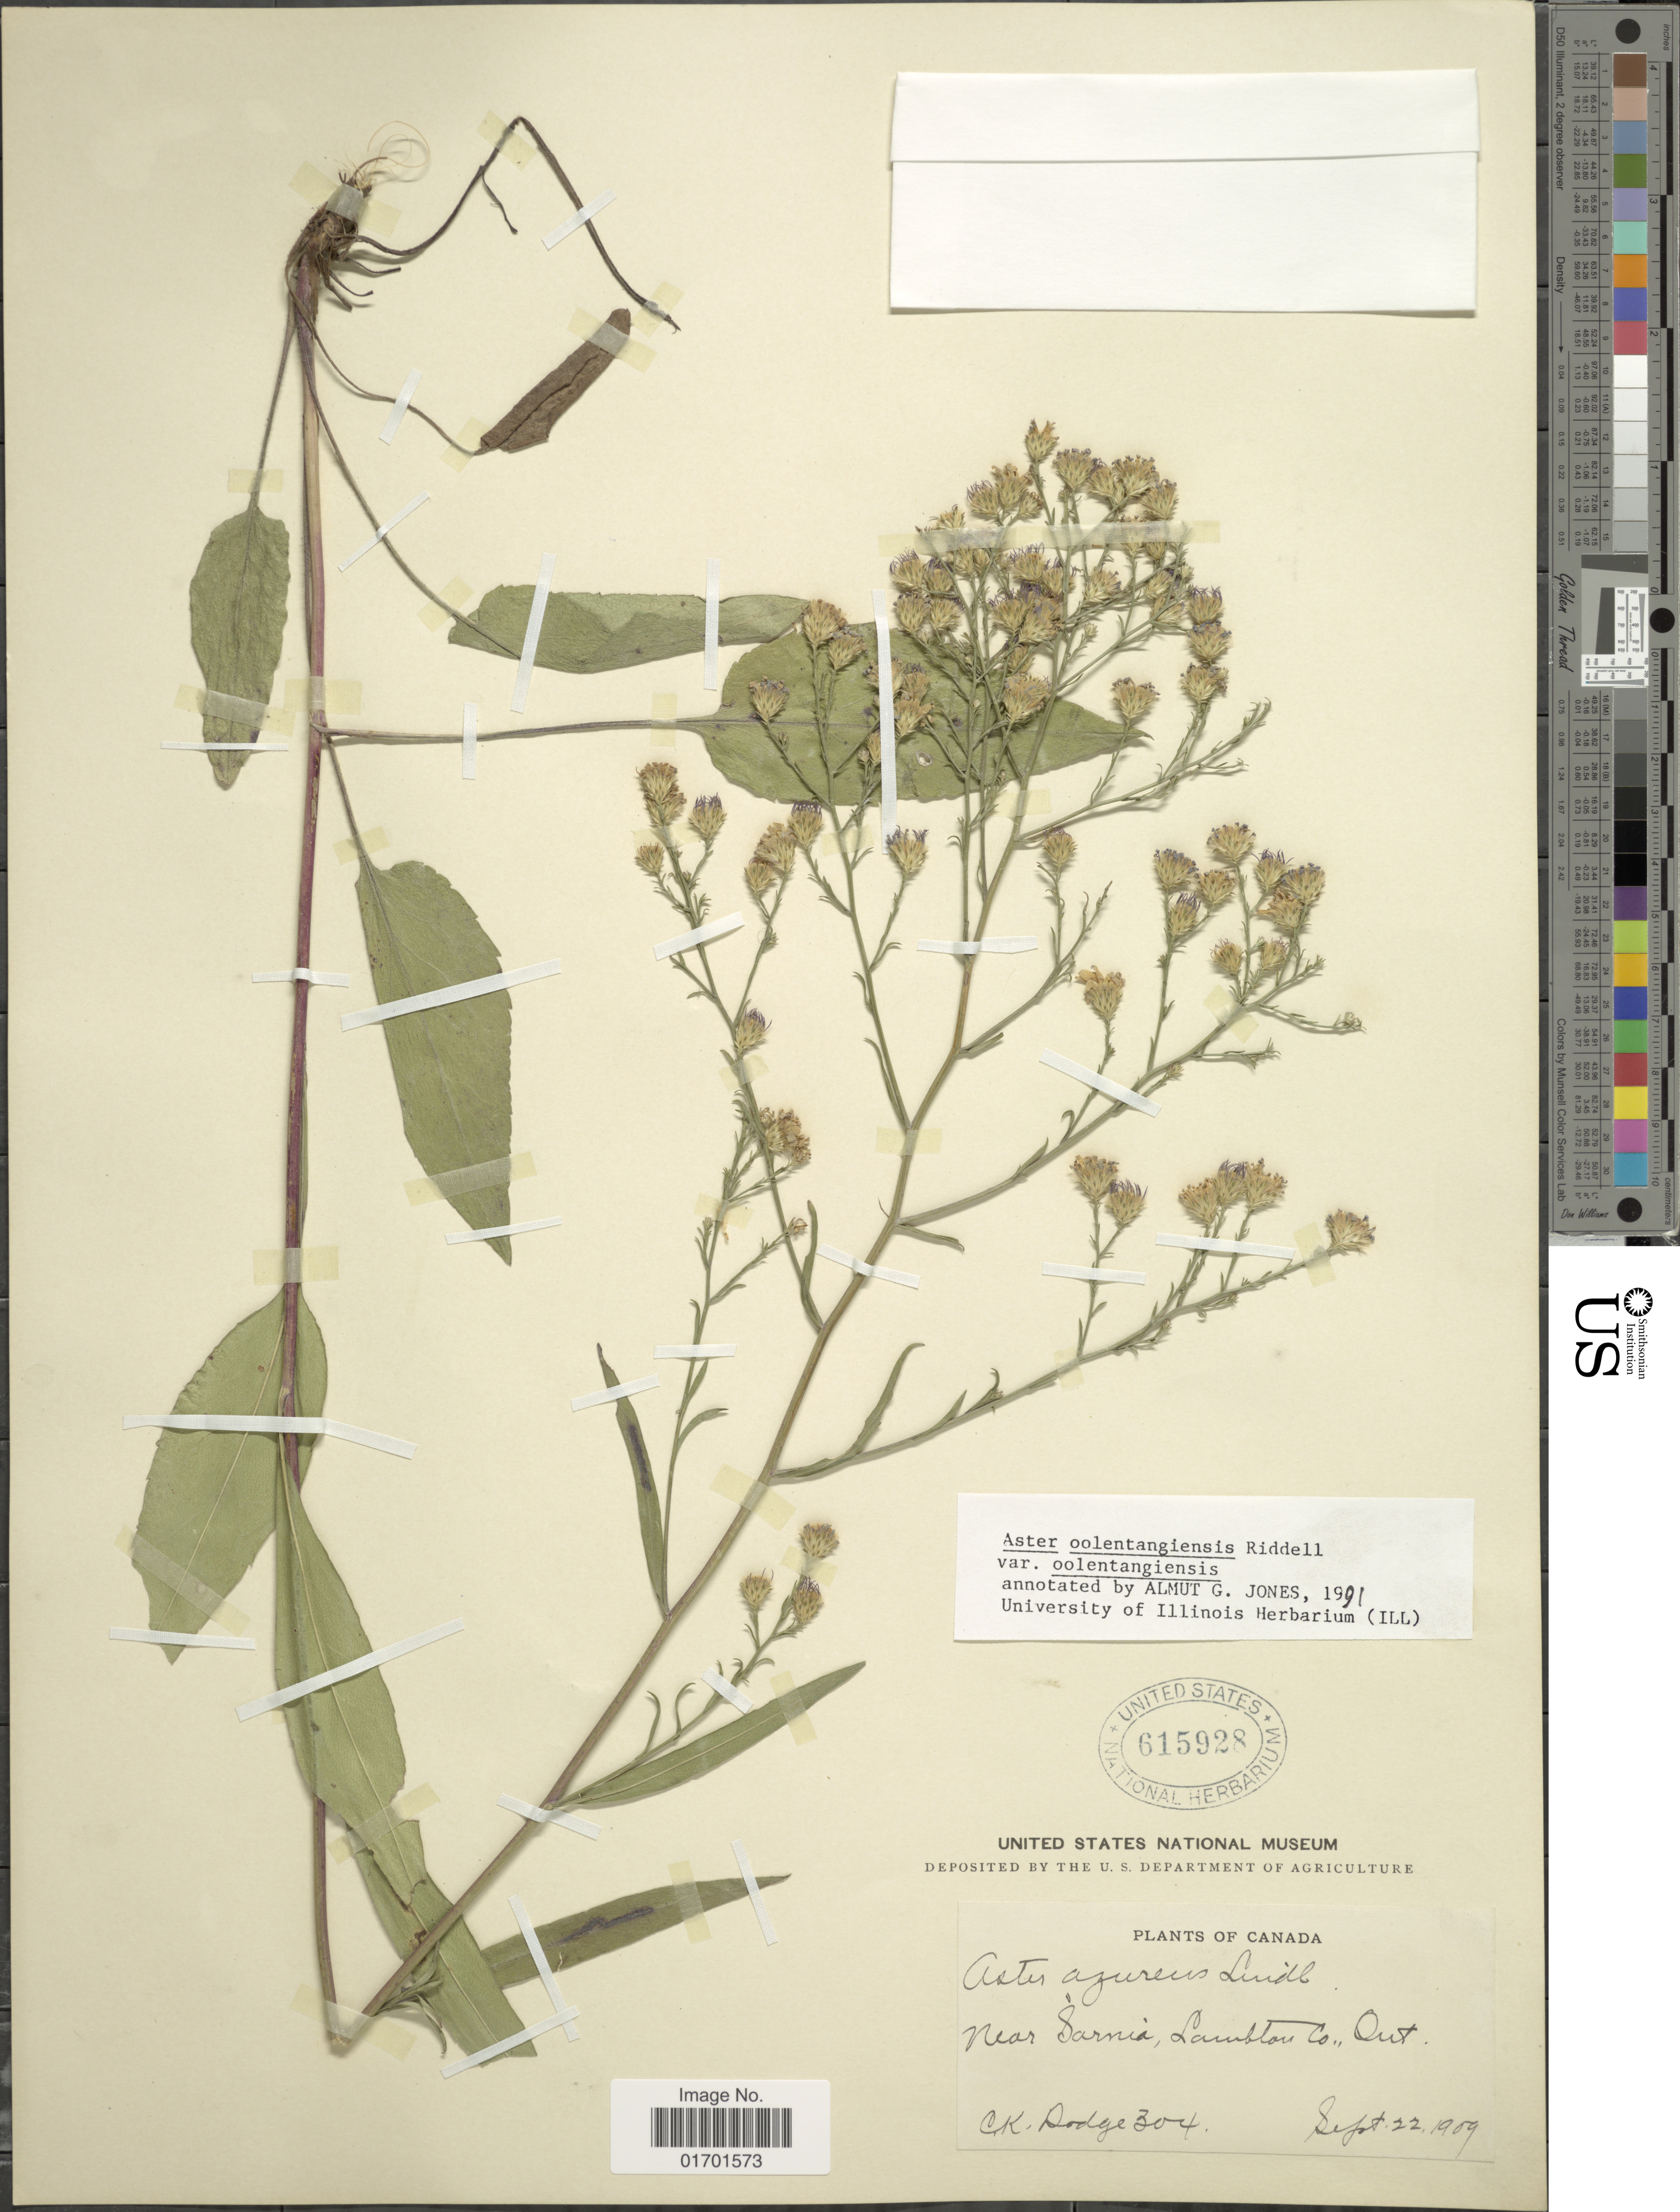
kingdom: Plantae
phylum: Tracheophyta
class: Magnoliopsida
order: Asterales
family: Asteraceae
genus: Symphyotrichum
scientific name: Symphyotrichum oolentangiense var. oolentangiense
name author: G.L. Nesom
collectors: C. Dodge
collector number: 304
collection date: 1909-09-22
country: Canada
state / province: Ontario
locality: Near Sarnia, Lambton Co.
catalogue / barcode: US 615928